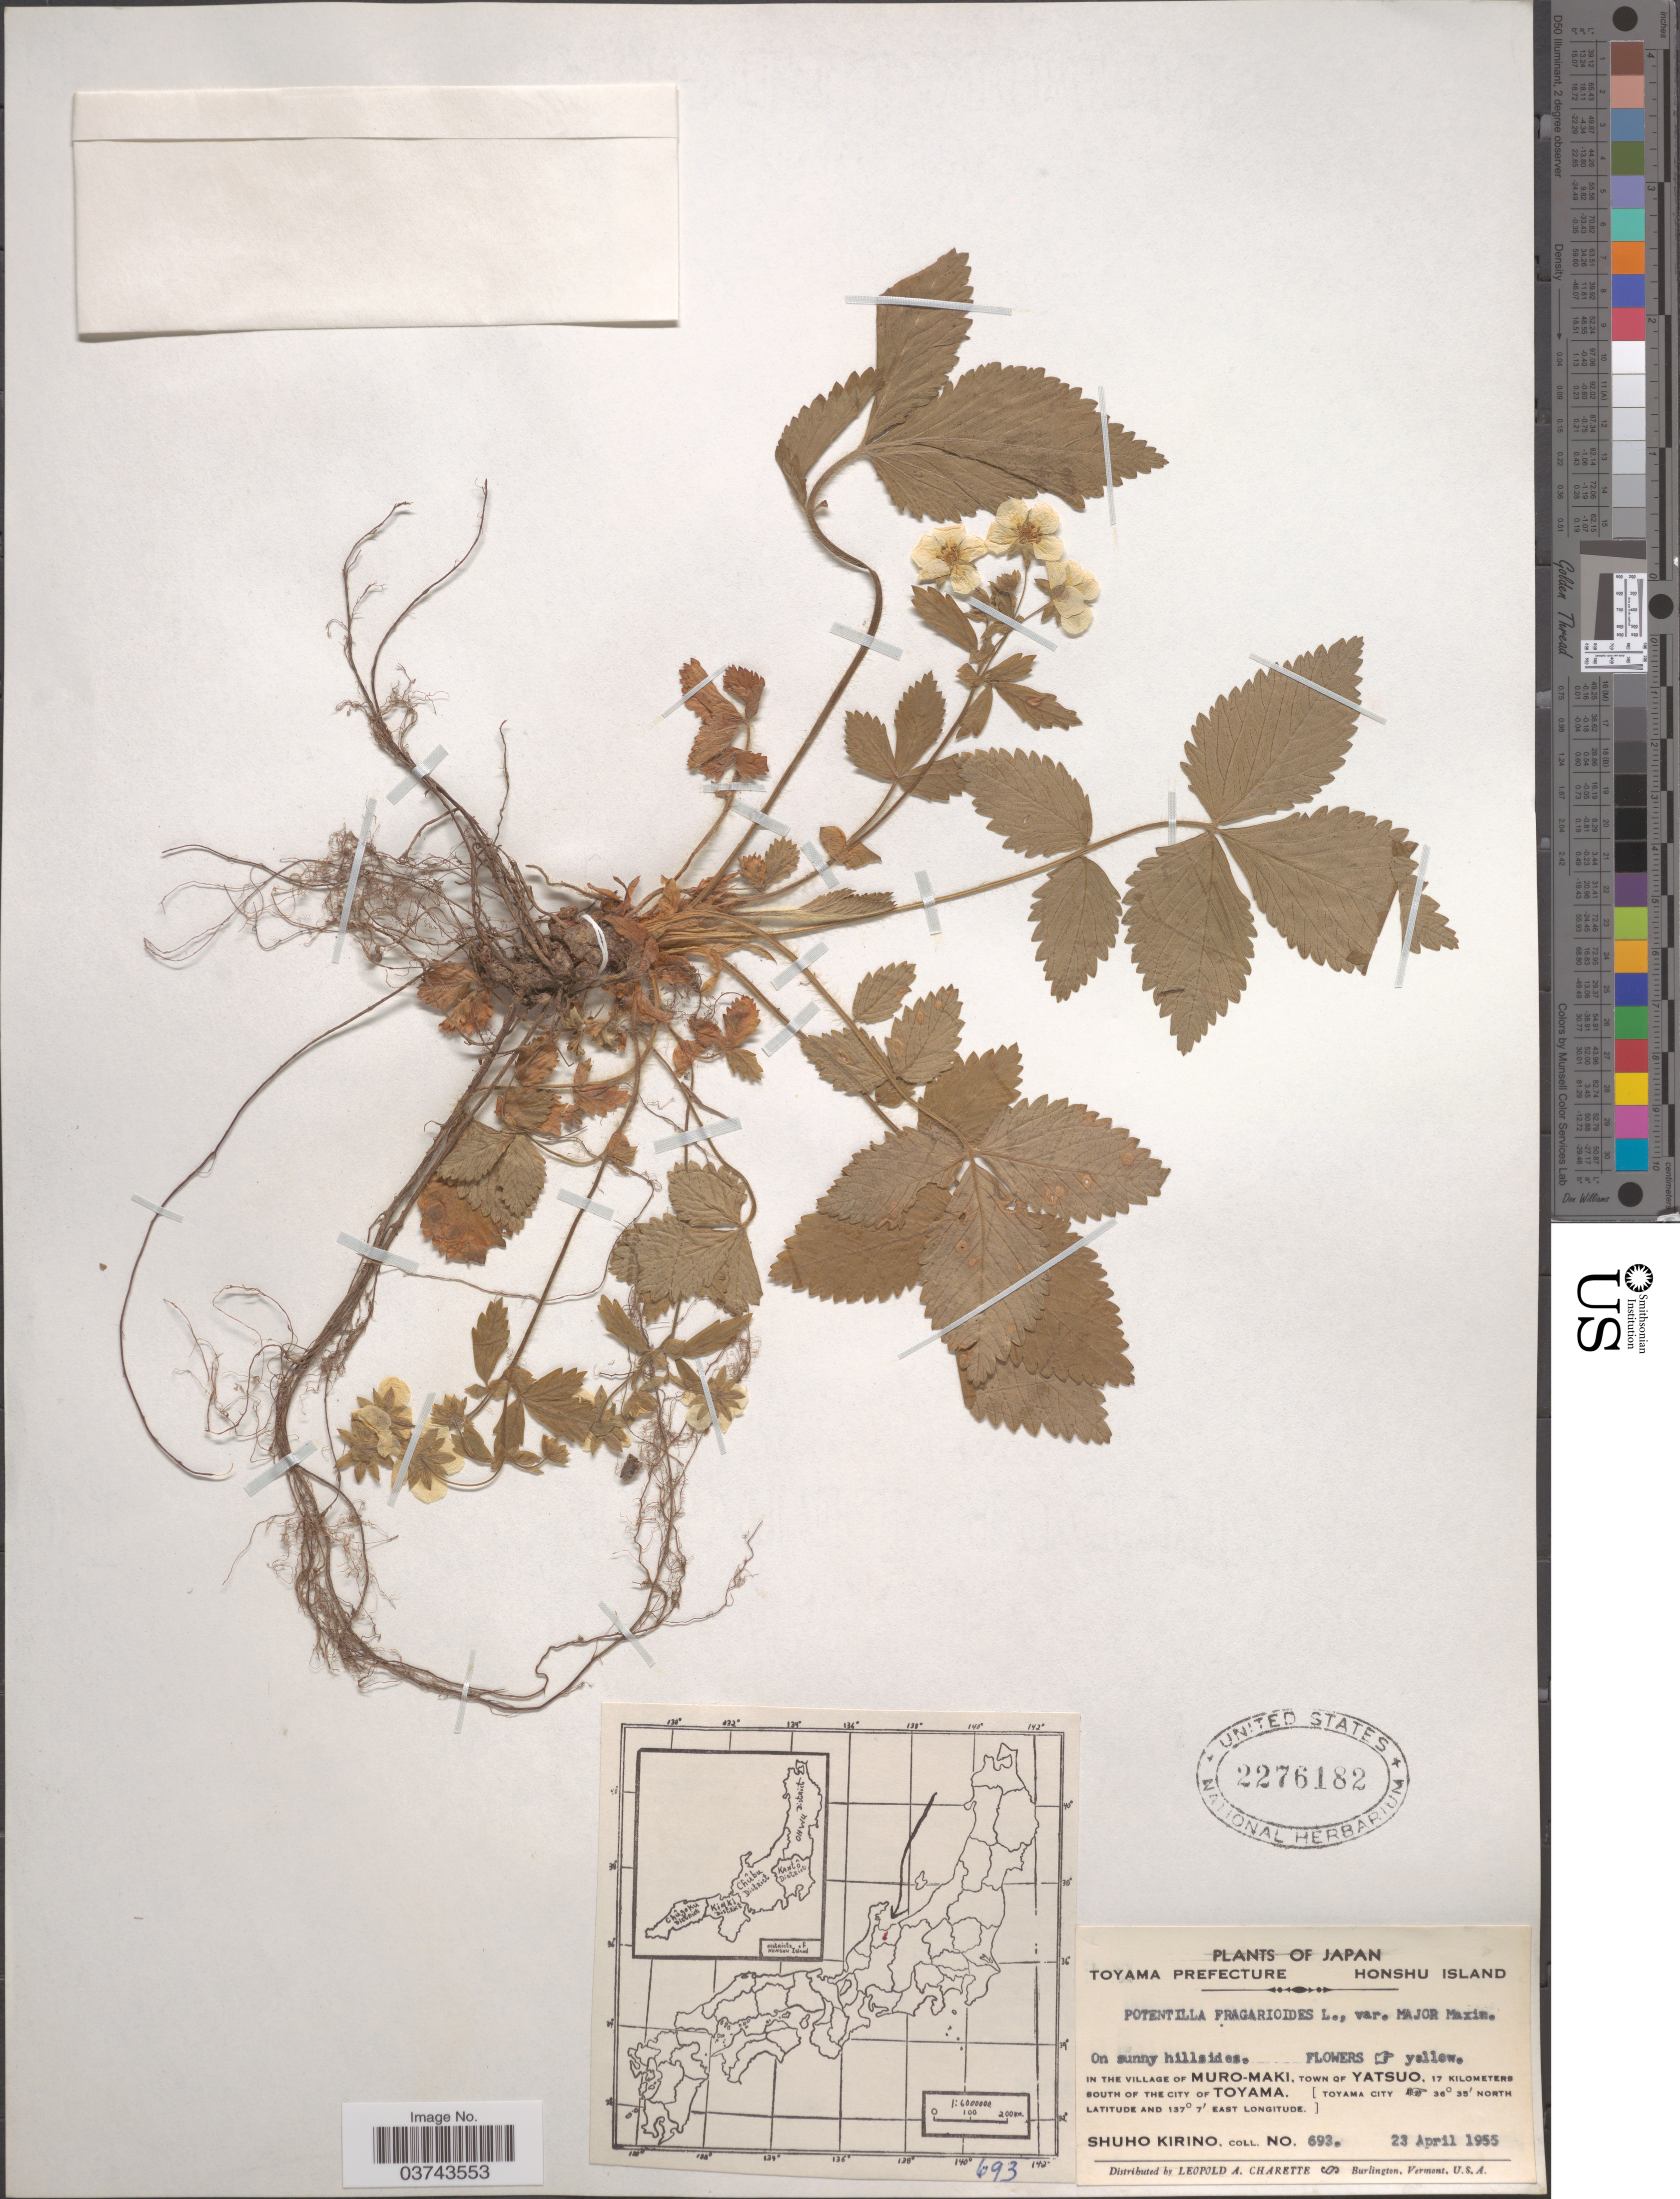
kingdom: Plantae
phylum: Tracheophyta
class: Magnoliopsida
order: Rosales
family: Rosaceae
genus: Potentilla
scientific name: Potentilla fragarioides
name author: L.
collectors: S. Kirino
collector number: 693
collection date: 1955-04-23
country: Japan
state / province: Toyama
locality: Toyama Prefecture. Honshu Island. In the village of Muro-Maki, town of Yatsuo, 17 kilometers south of the City of Toyama. [Toyama City].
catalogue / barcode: US 2276182